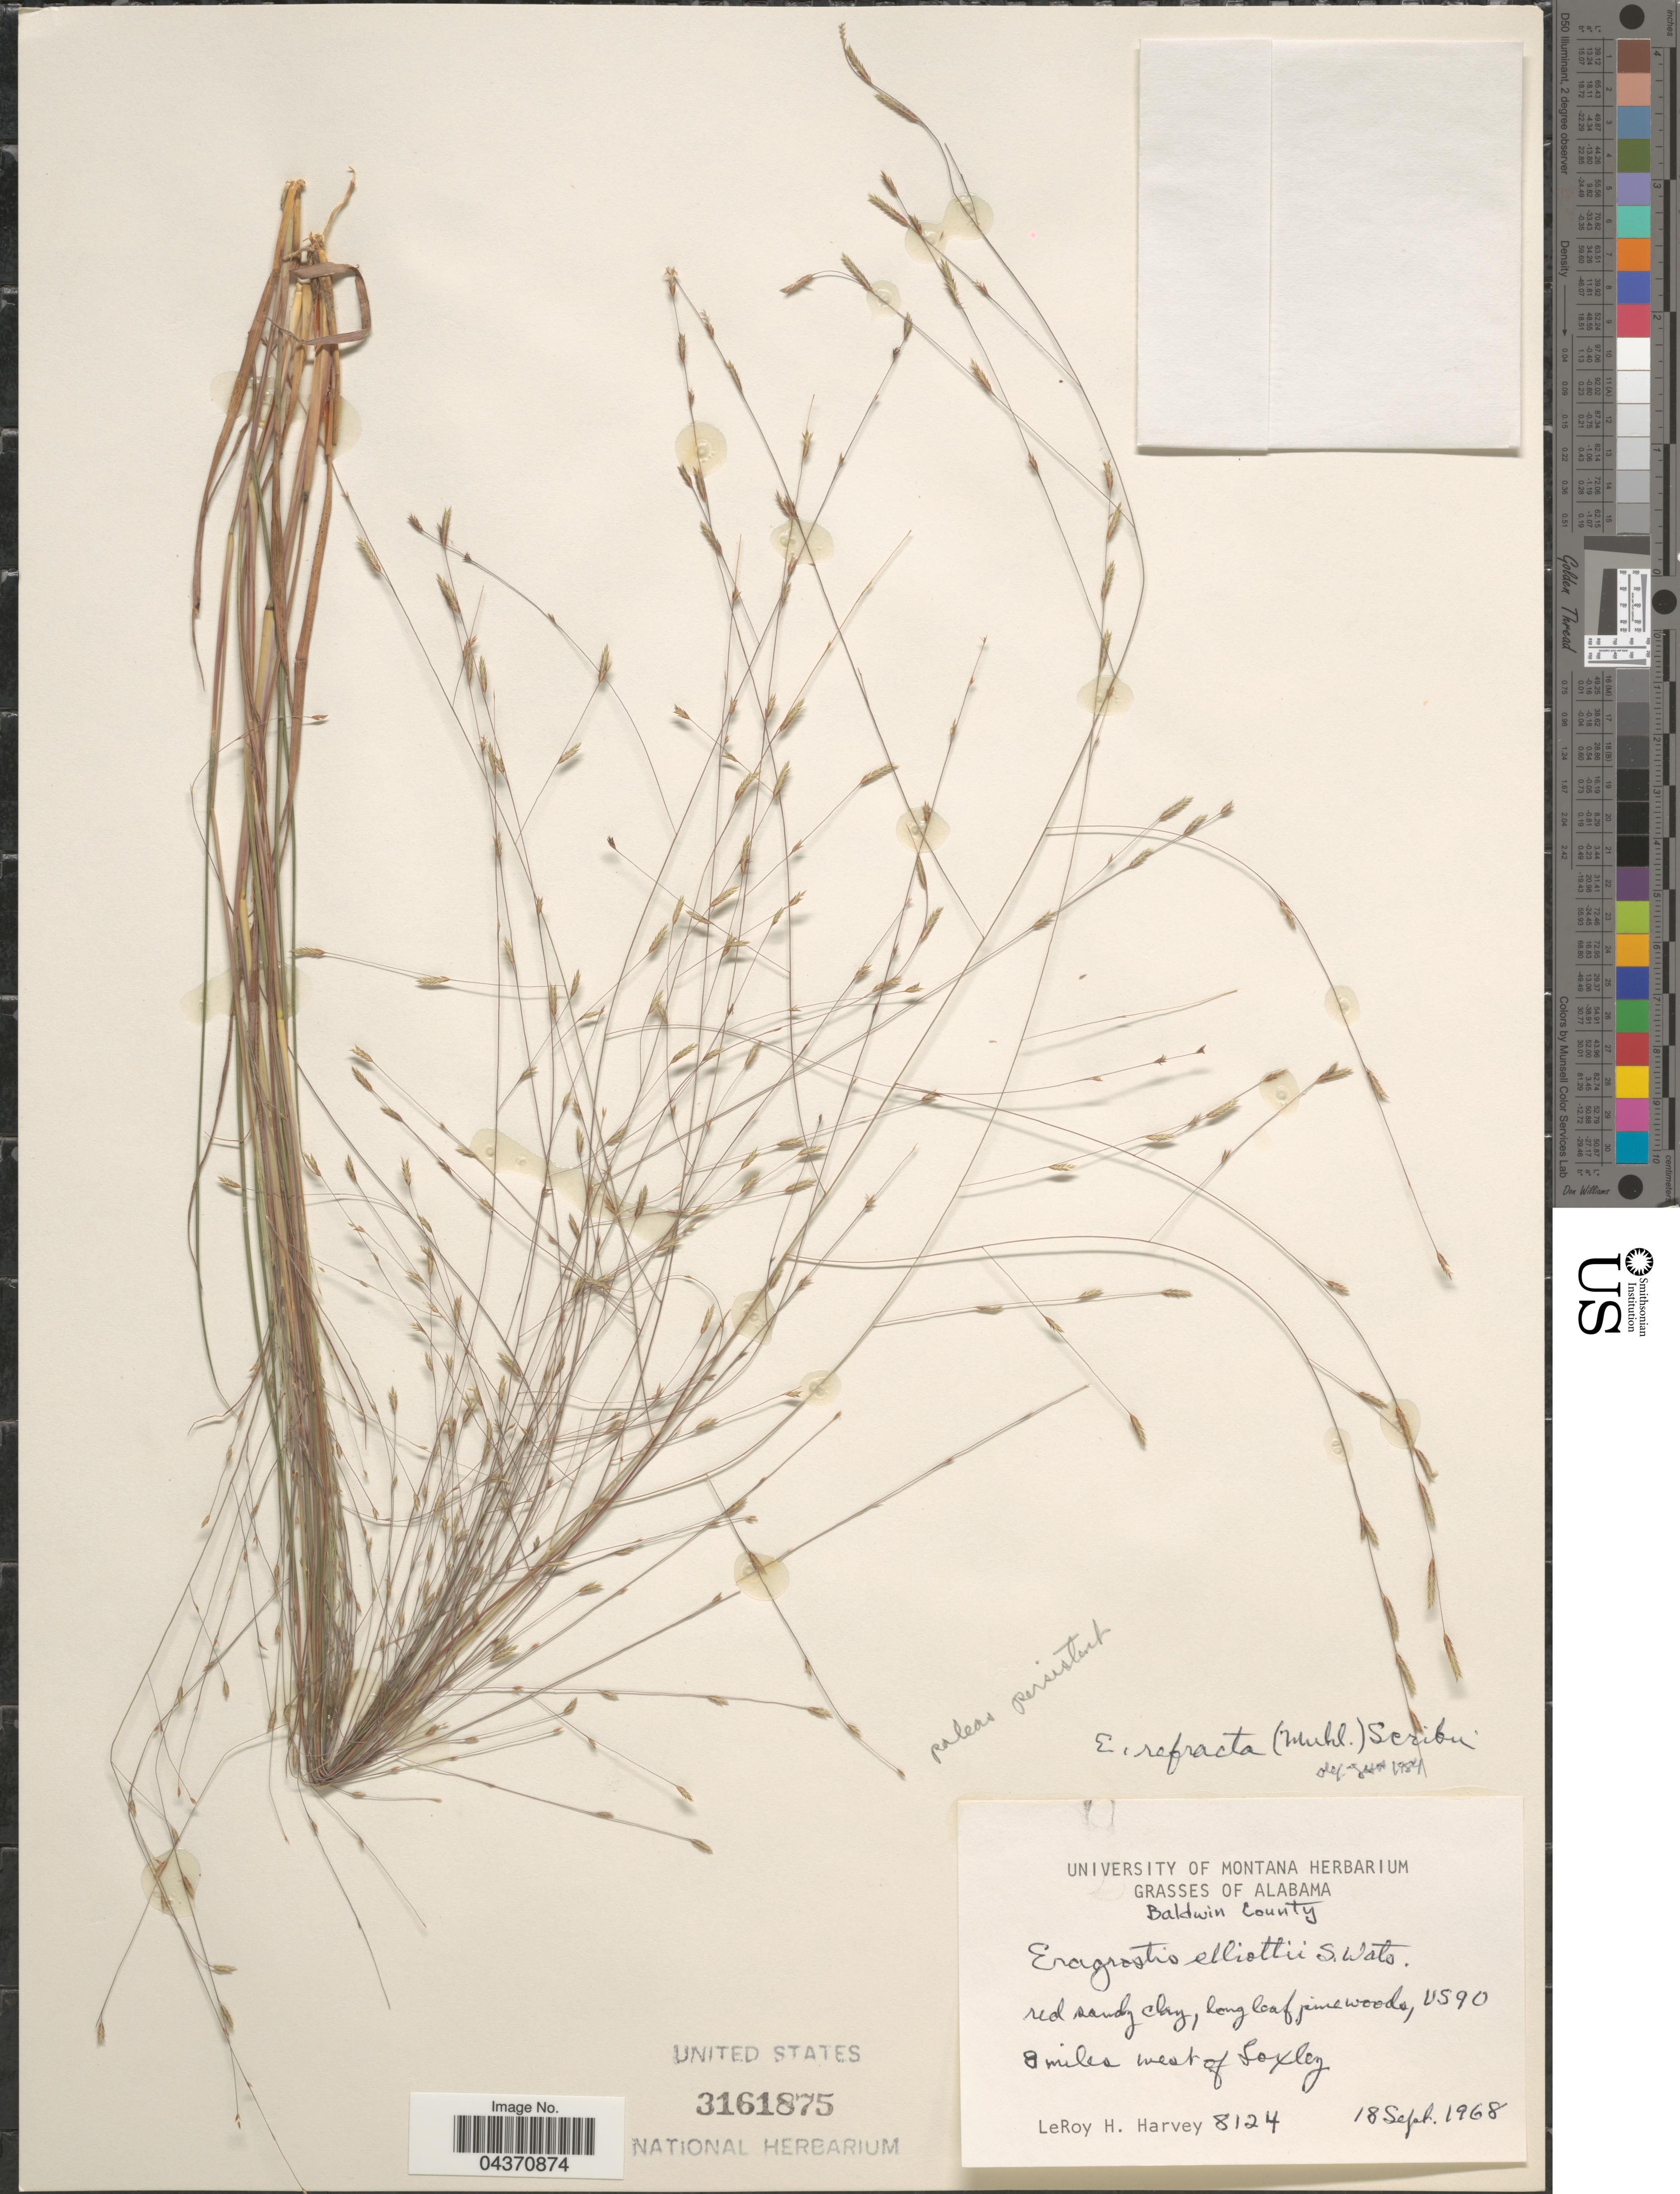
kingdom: Plantae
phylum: Tracheophyta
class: Liliopsida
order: Poales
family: Poaceae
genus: Eragrostis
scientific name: Eragrostis refracta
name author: (Muhl.) Scribn.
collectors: L. H. Harvey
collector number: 8124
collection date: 1968-09-18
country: United States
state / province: Alabama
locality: Baldwin County. US90. 8 miles west of Loxley.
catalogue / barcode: US 3161875